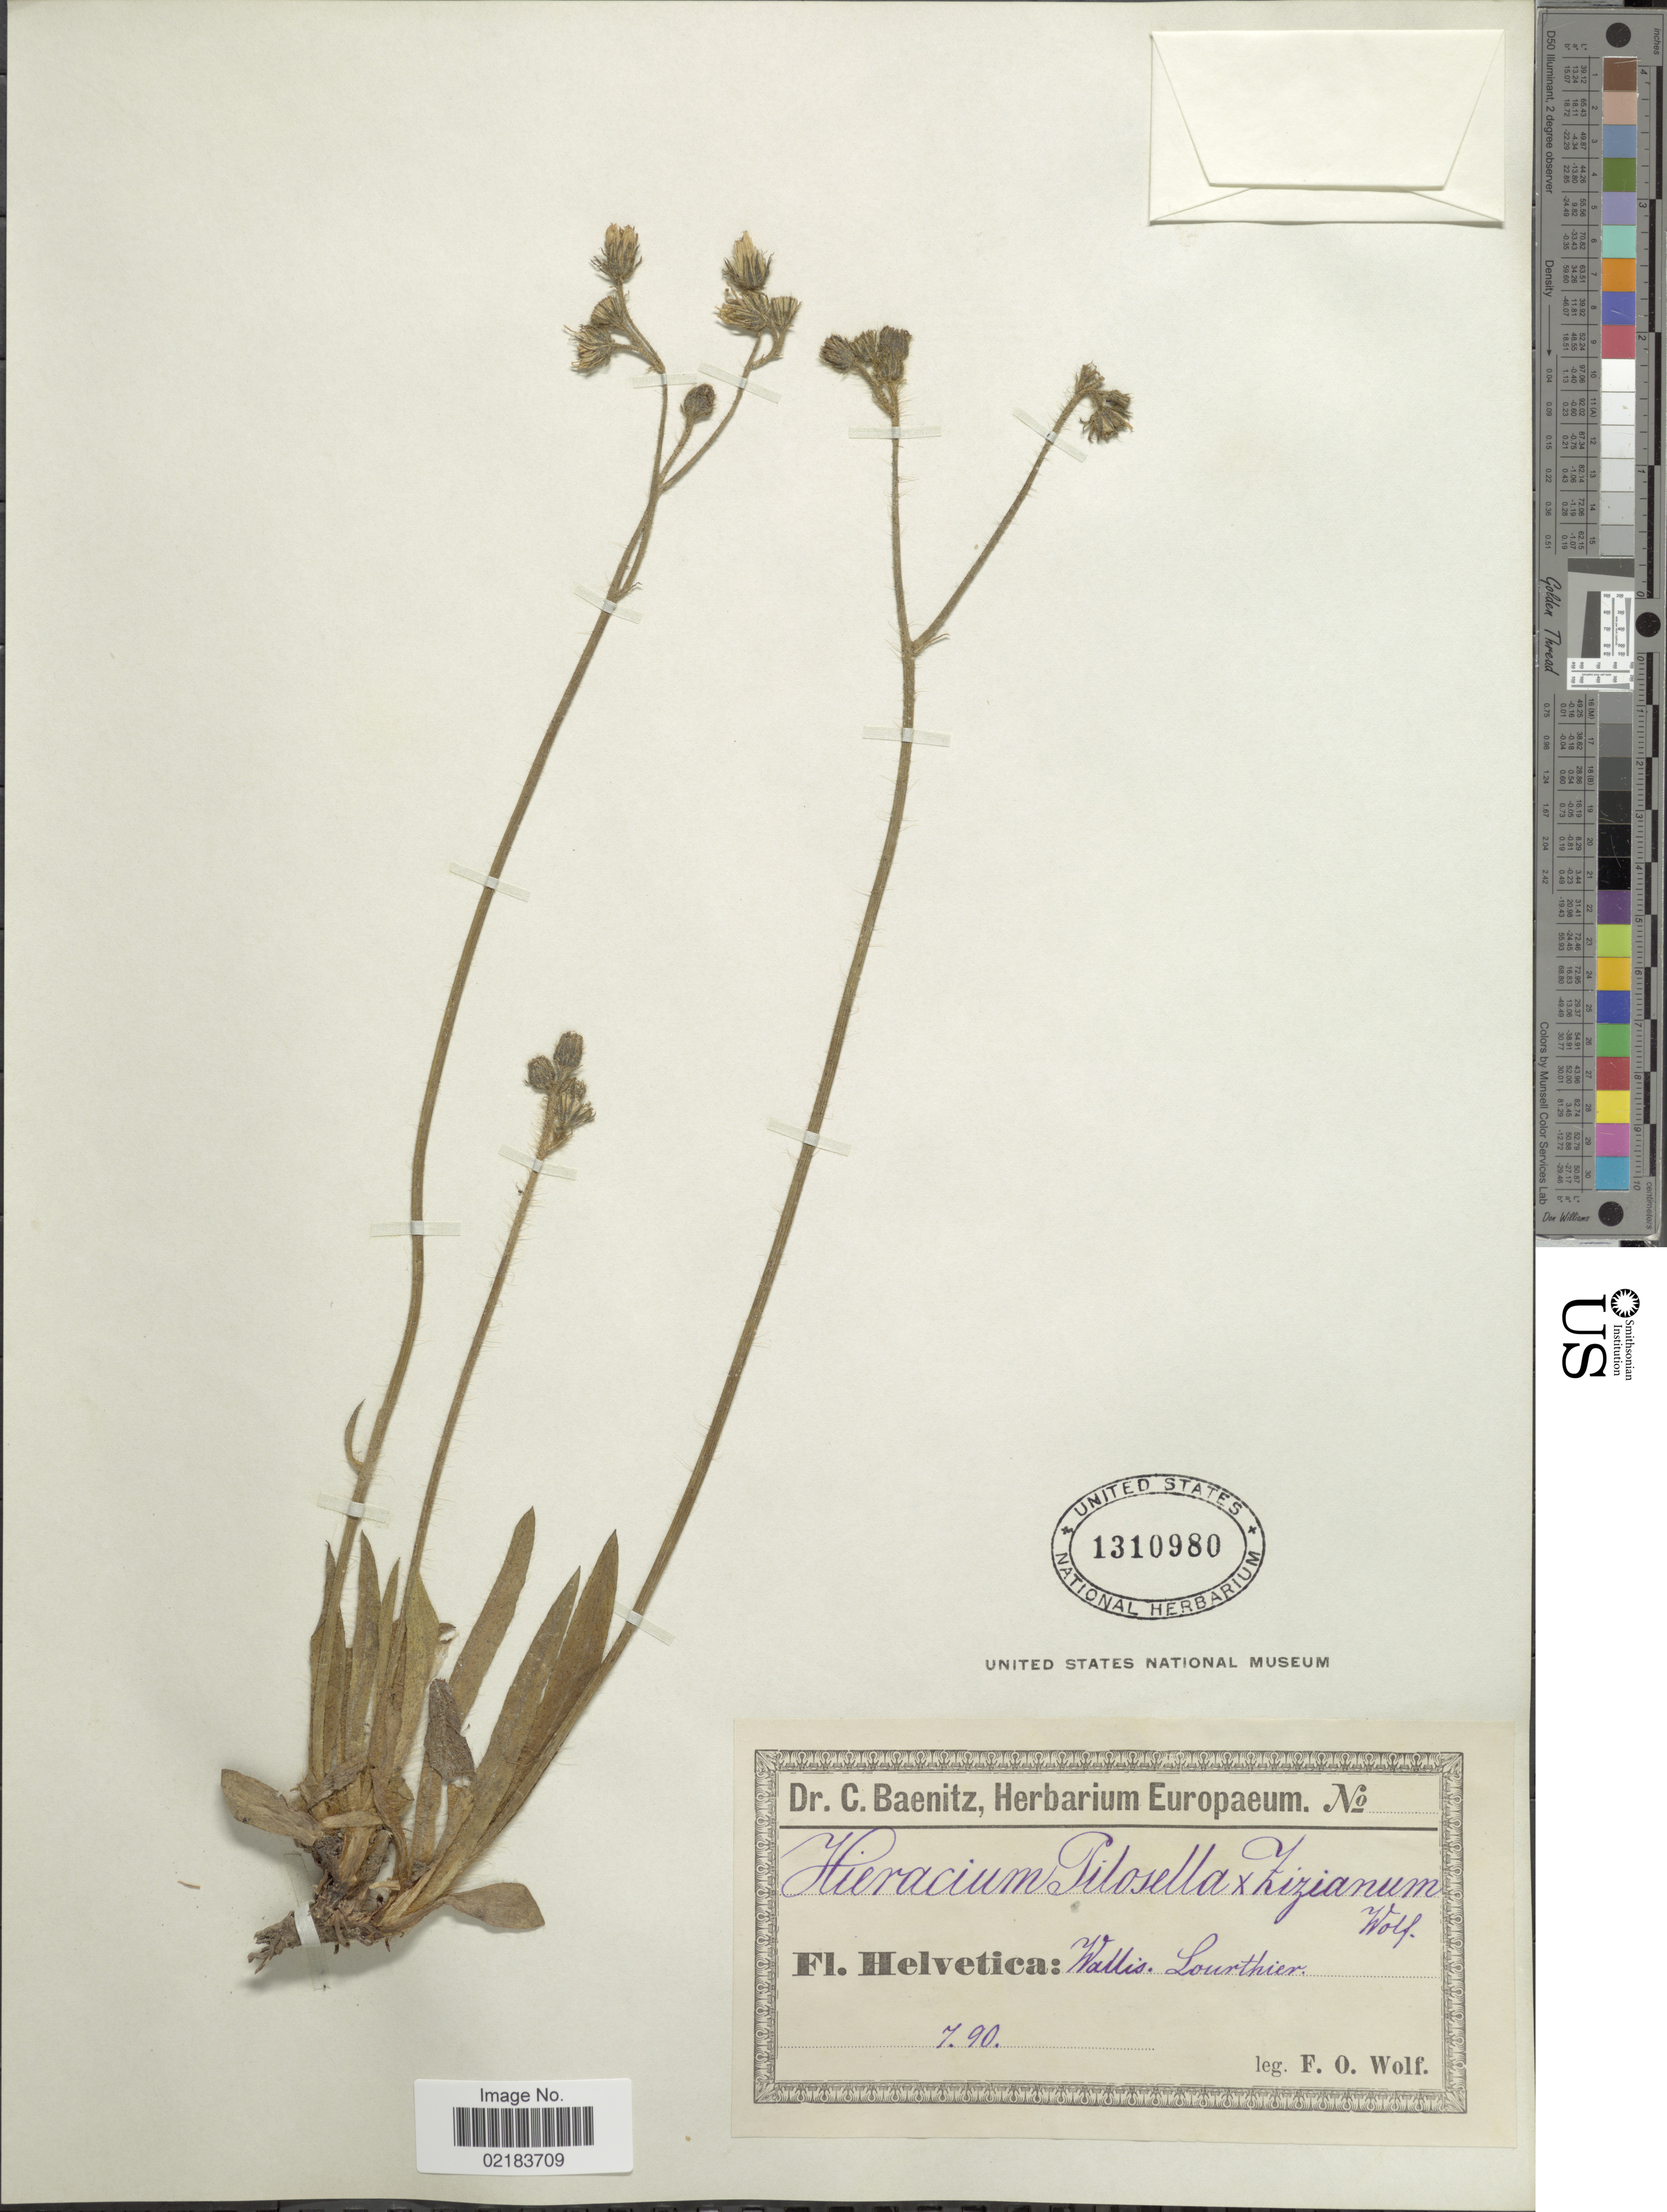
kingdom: Plantae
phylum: Tracheophyta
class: Magnoliopsida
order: Asterales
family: Asteraceae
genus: Pilosella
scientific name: Pilosella officinarum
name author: Vaill.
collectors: F. Wolf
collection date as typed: Transcribed d/m/y: /7/90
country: Switzerland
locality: Helvetica: Wallis. Lourthier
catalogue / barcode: US 1310980